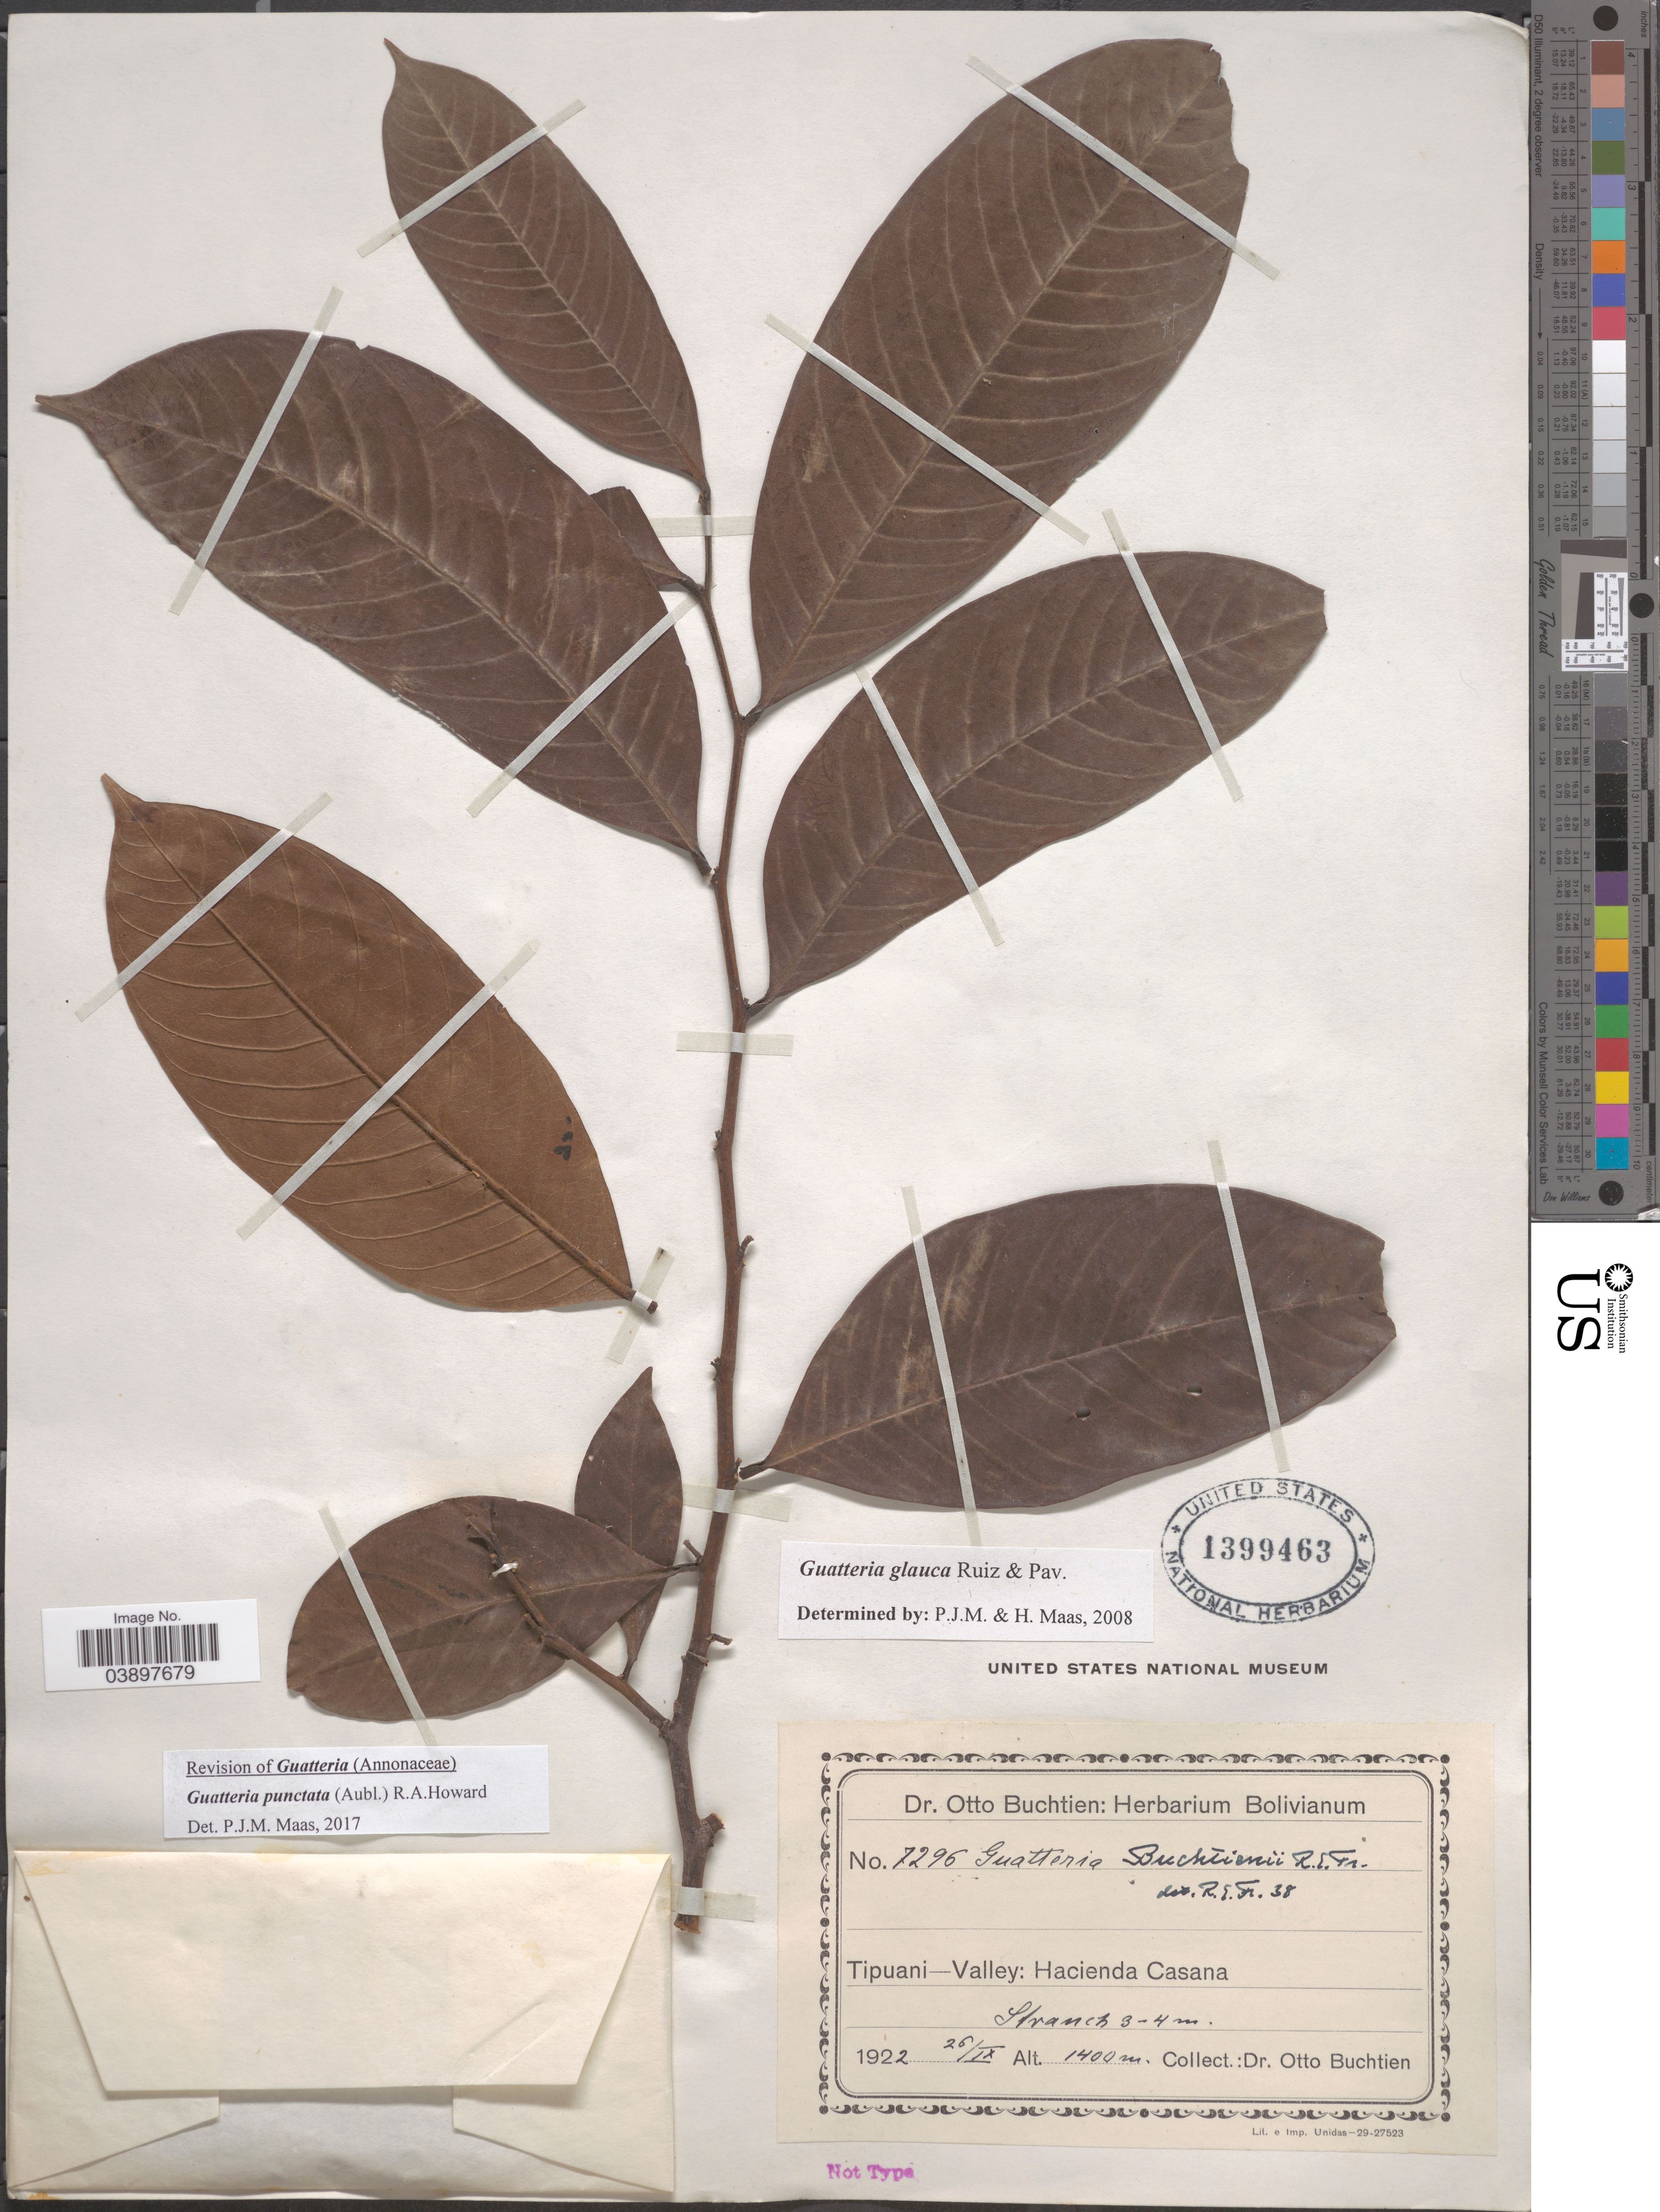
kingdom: Plantae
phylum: Tracheophyta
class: Magnoliopsida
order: Magnoliales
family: Annonaceae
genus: Guatteria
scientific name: Guatteria punctata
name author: (Aubl.) R.A. Howard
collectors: O. Buchtien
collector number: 7296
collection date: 1922-09-26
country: Bolivia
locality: Tipuani-Valley: hacienda Casana.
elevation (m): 1400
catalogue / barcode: US 1399463